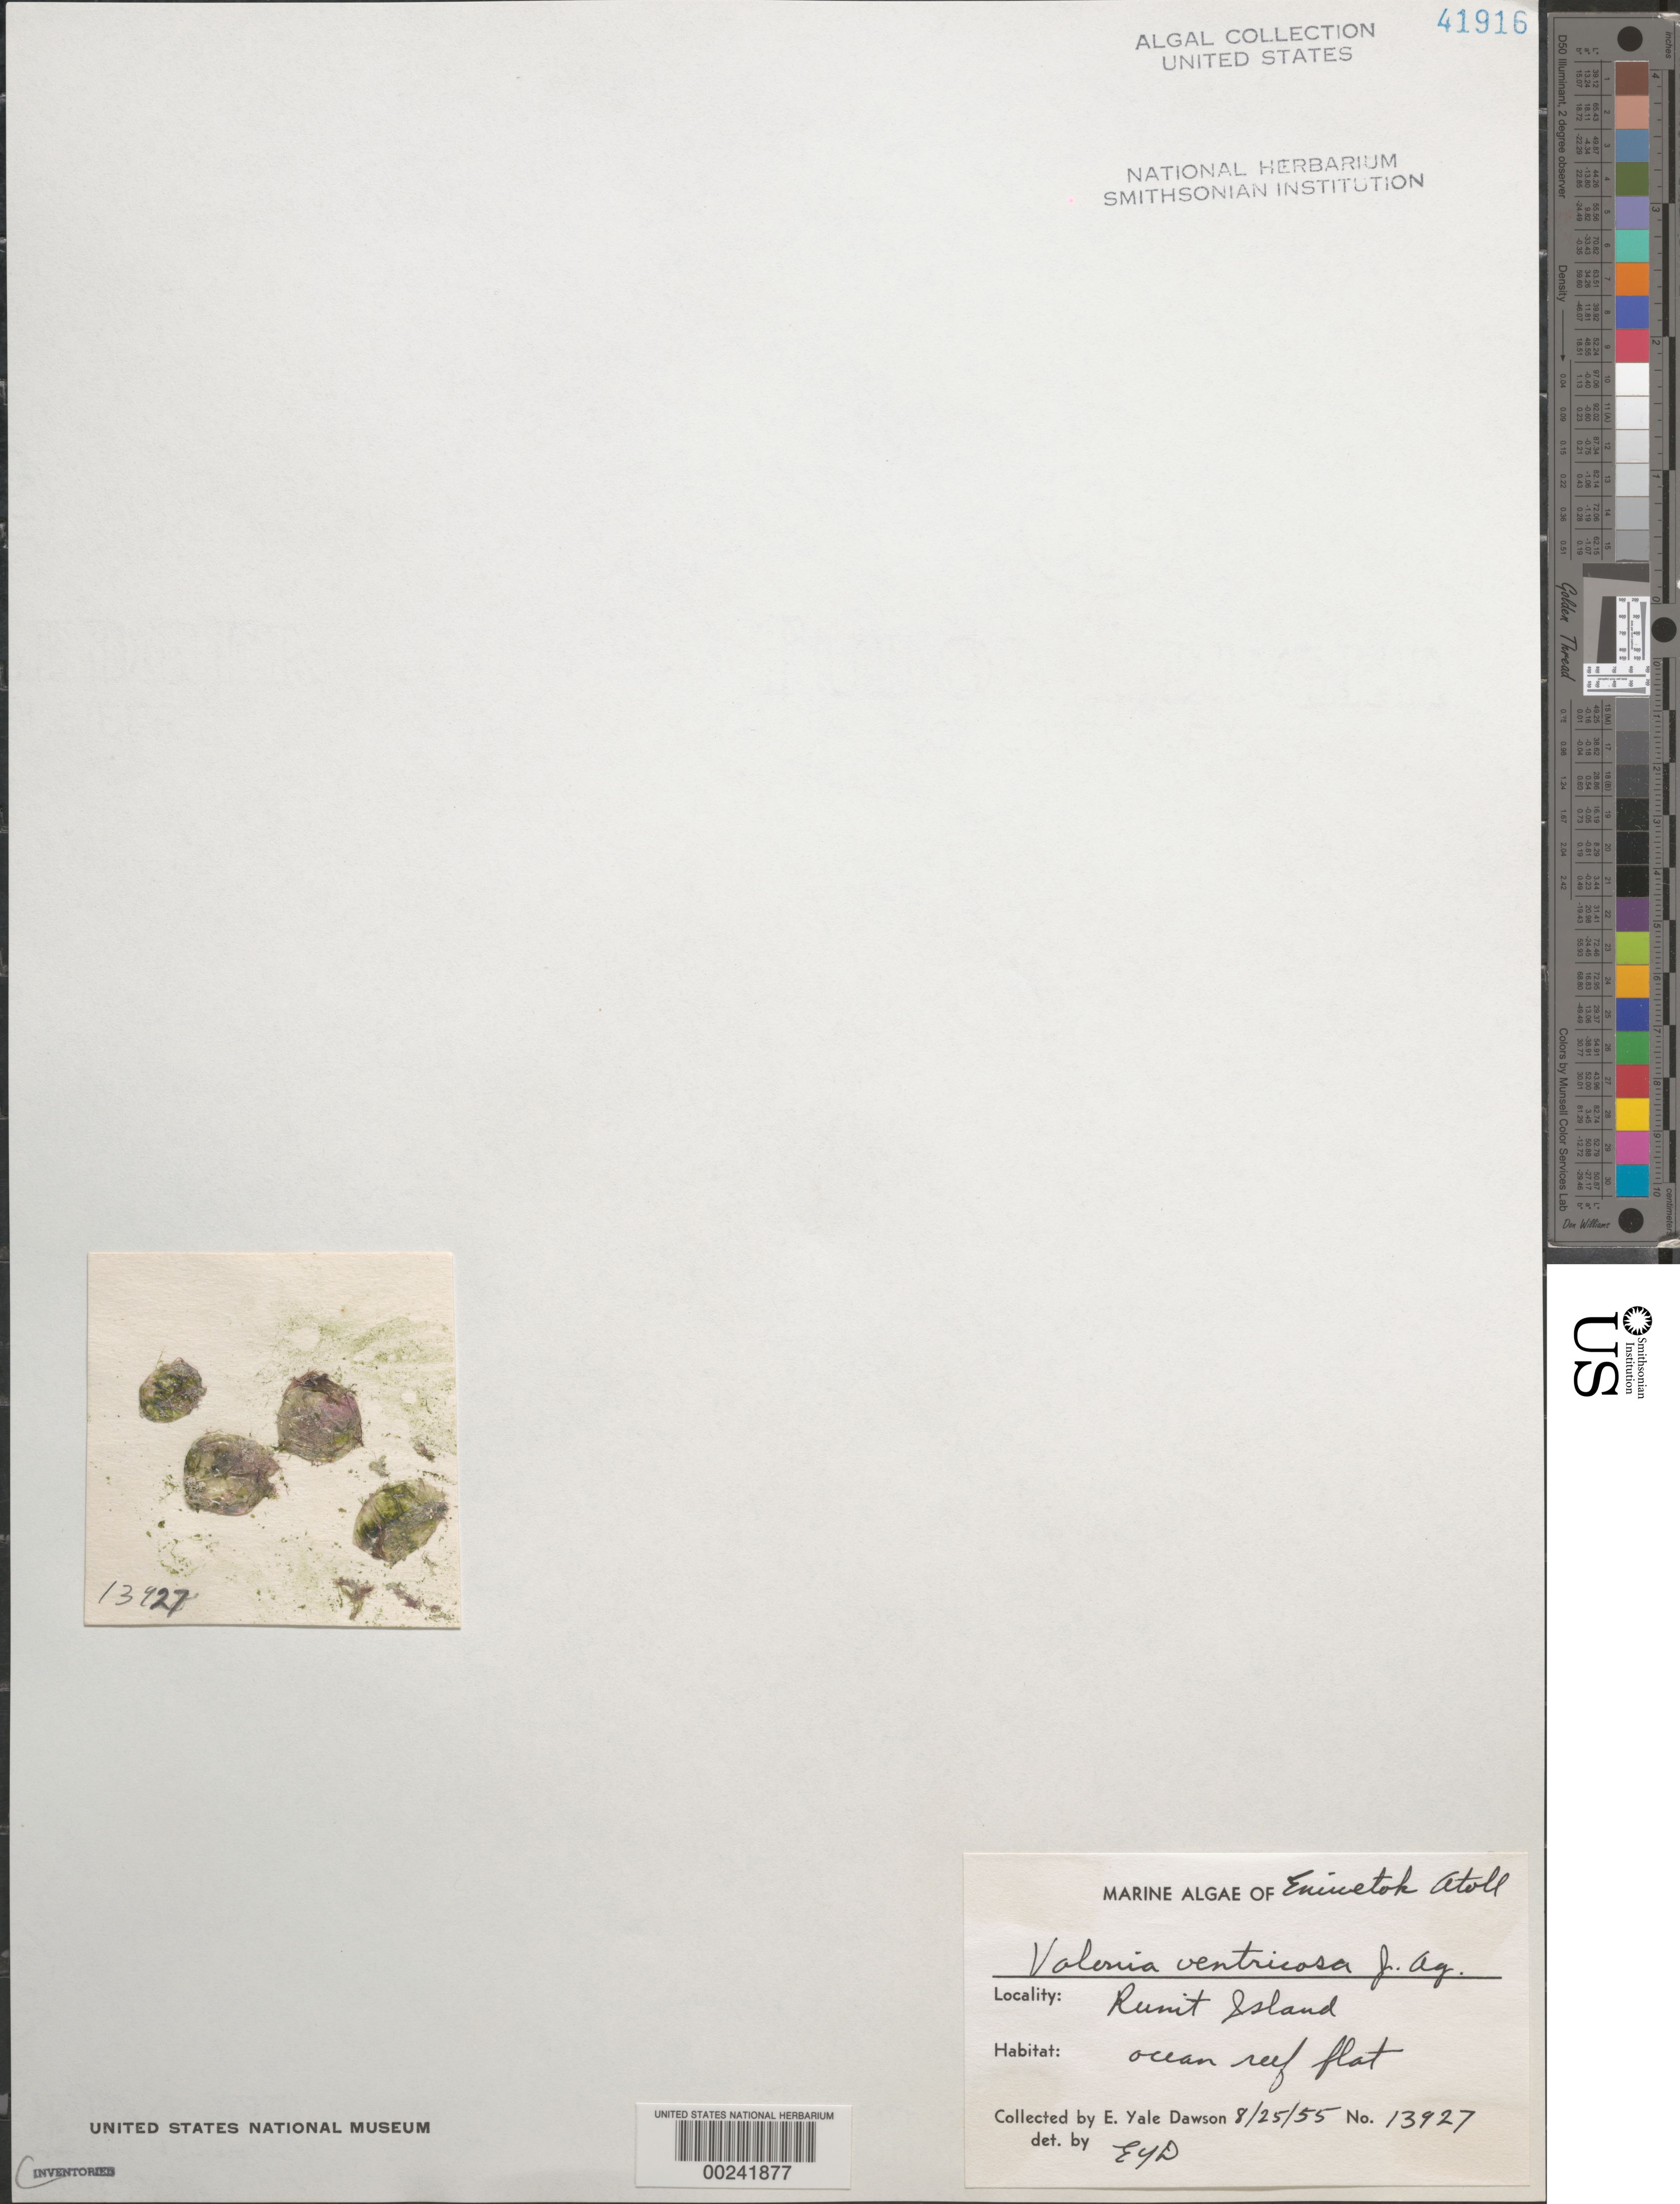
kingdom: Plantae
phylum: Chlorophyta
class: Ulvophyceae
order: Siphonocladales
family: Valoniaceae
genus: Valonia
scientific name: Valonia ventricosa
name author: J. Agardh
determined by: Dawson, E. Y.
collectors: E. Y. Dawson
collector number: EYD 13927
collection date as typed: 25 Aug 1955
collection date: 1955-08-25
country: Marshall Islands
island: Enewetak [Eniwetok] Atoll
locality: Runit Islet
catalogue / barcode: US 41916